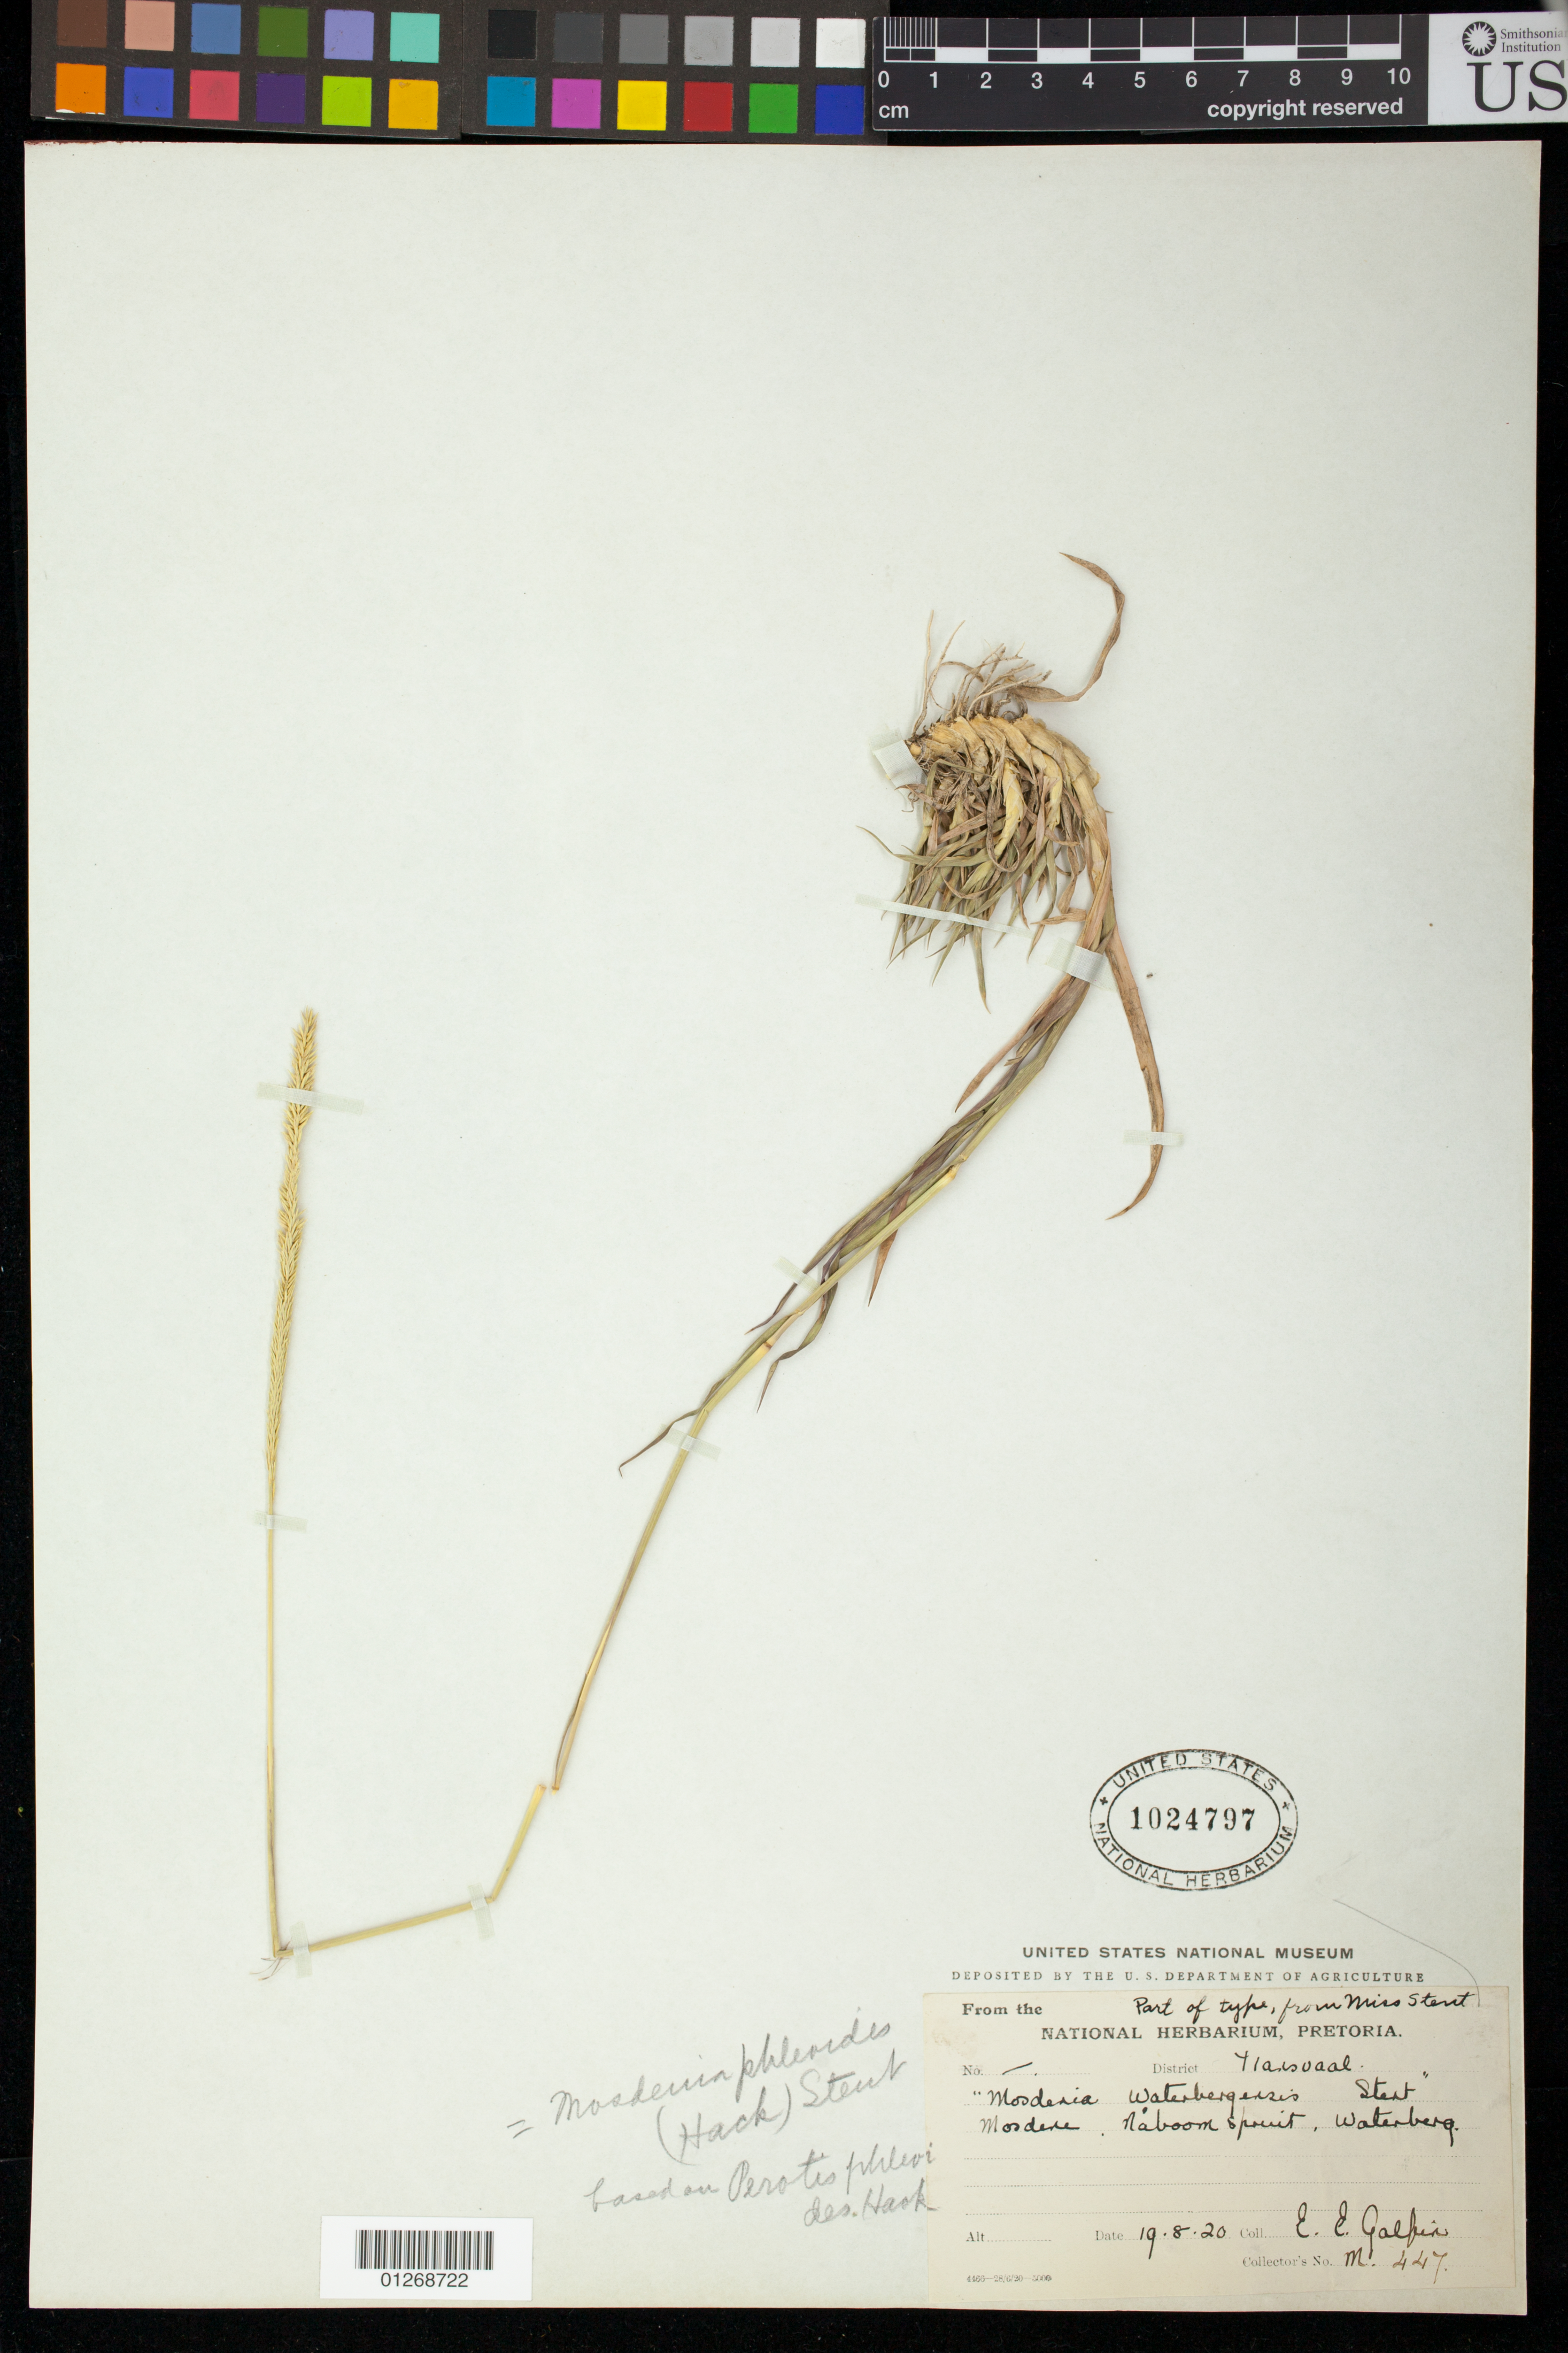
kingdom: Plantae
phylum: Tracheophyta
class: Liliopsida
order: Poales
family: Poaceae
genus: Mosdenia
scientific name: Mosdenia waterbergensis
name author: Stent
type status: Isosyntype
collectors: E. Galpin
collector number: M 447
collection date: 1920-08-19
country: South Africa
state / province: Limpopo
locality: Mosdene, Naboomspruit, Waterberg. Transvaal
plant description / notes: "Part of type, from Miss Stent"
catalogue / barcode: US 1024797